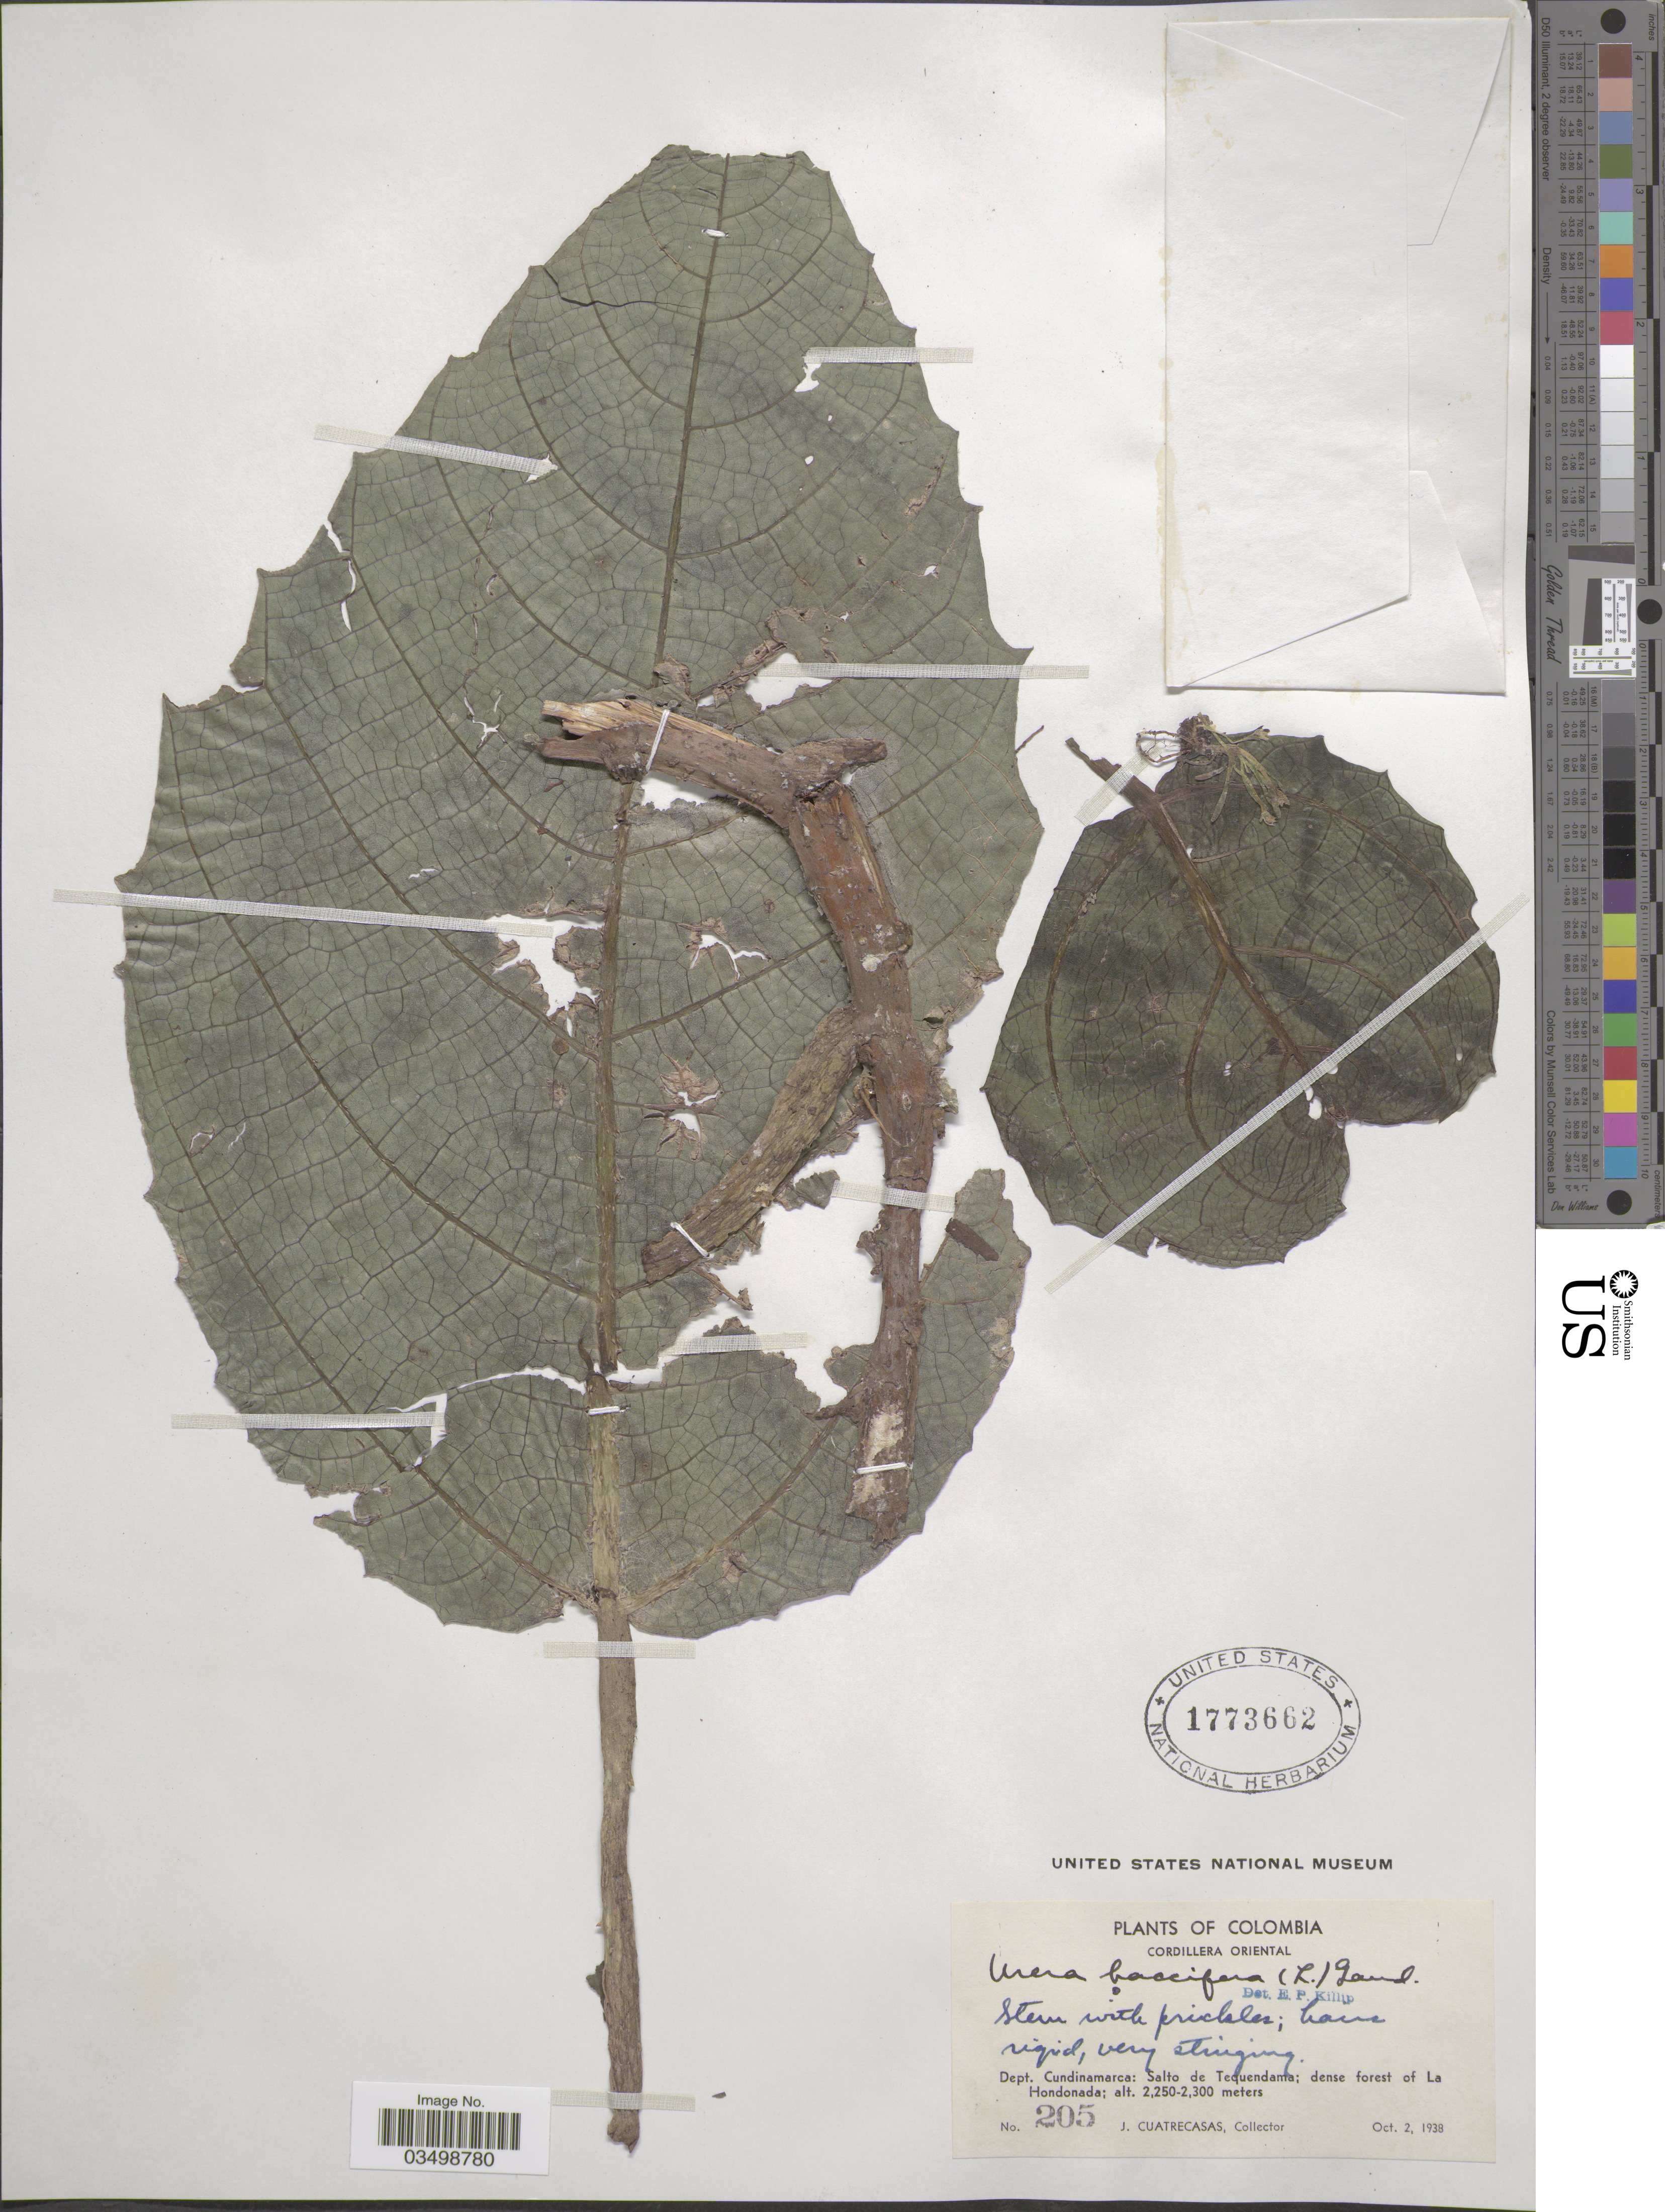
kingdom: Plantae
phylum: Tracheophyta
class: Magnoliopsida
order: Rosales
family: Urticaceae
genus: Urera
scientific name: Urera baccifera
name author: (L.) Gaudich. ex Wedd.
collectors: J. Cuatrecasas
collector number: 205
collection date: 1938-10-02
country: Colombia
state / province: Cundinamarca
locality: Cordillera Oriental. Dept. Cundinamarca: Salto de Tequendama; dense forest of La Hondonada.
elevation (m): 2250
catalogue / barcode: US 1773662